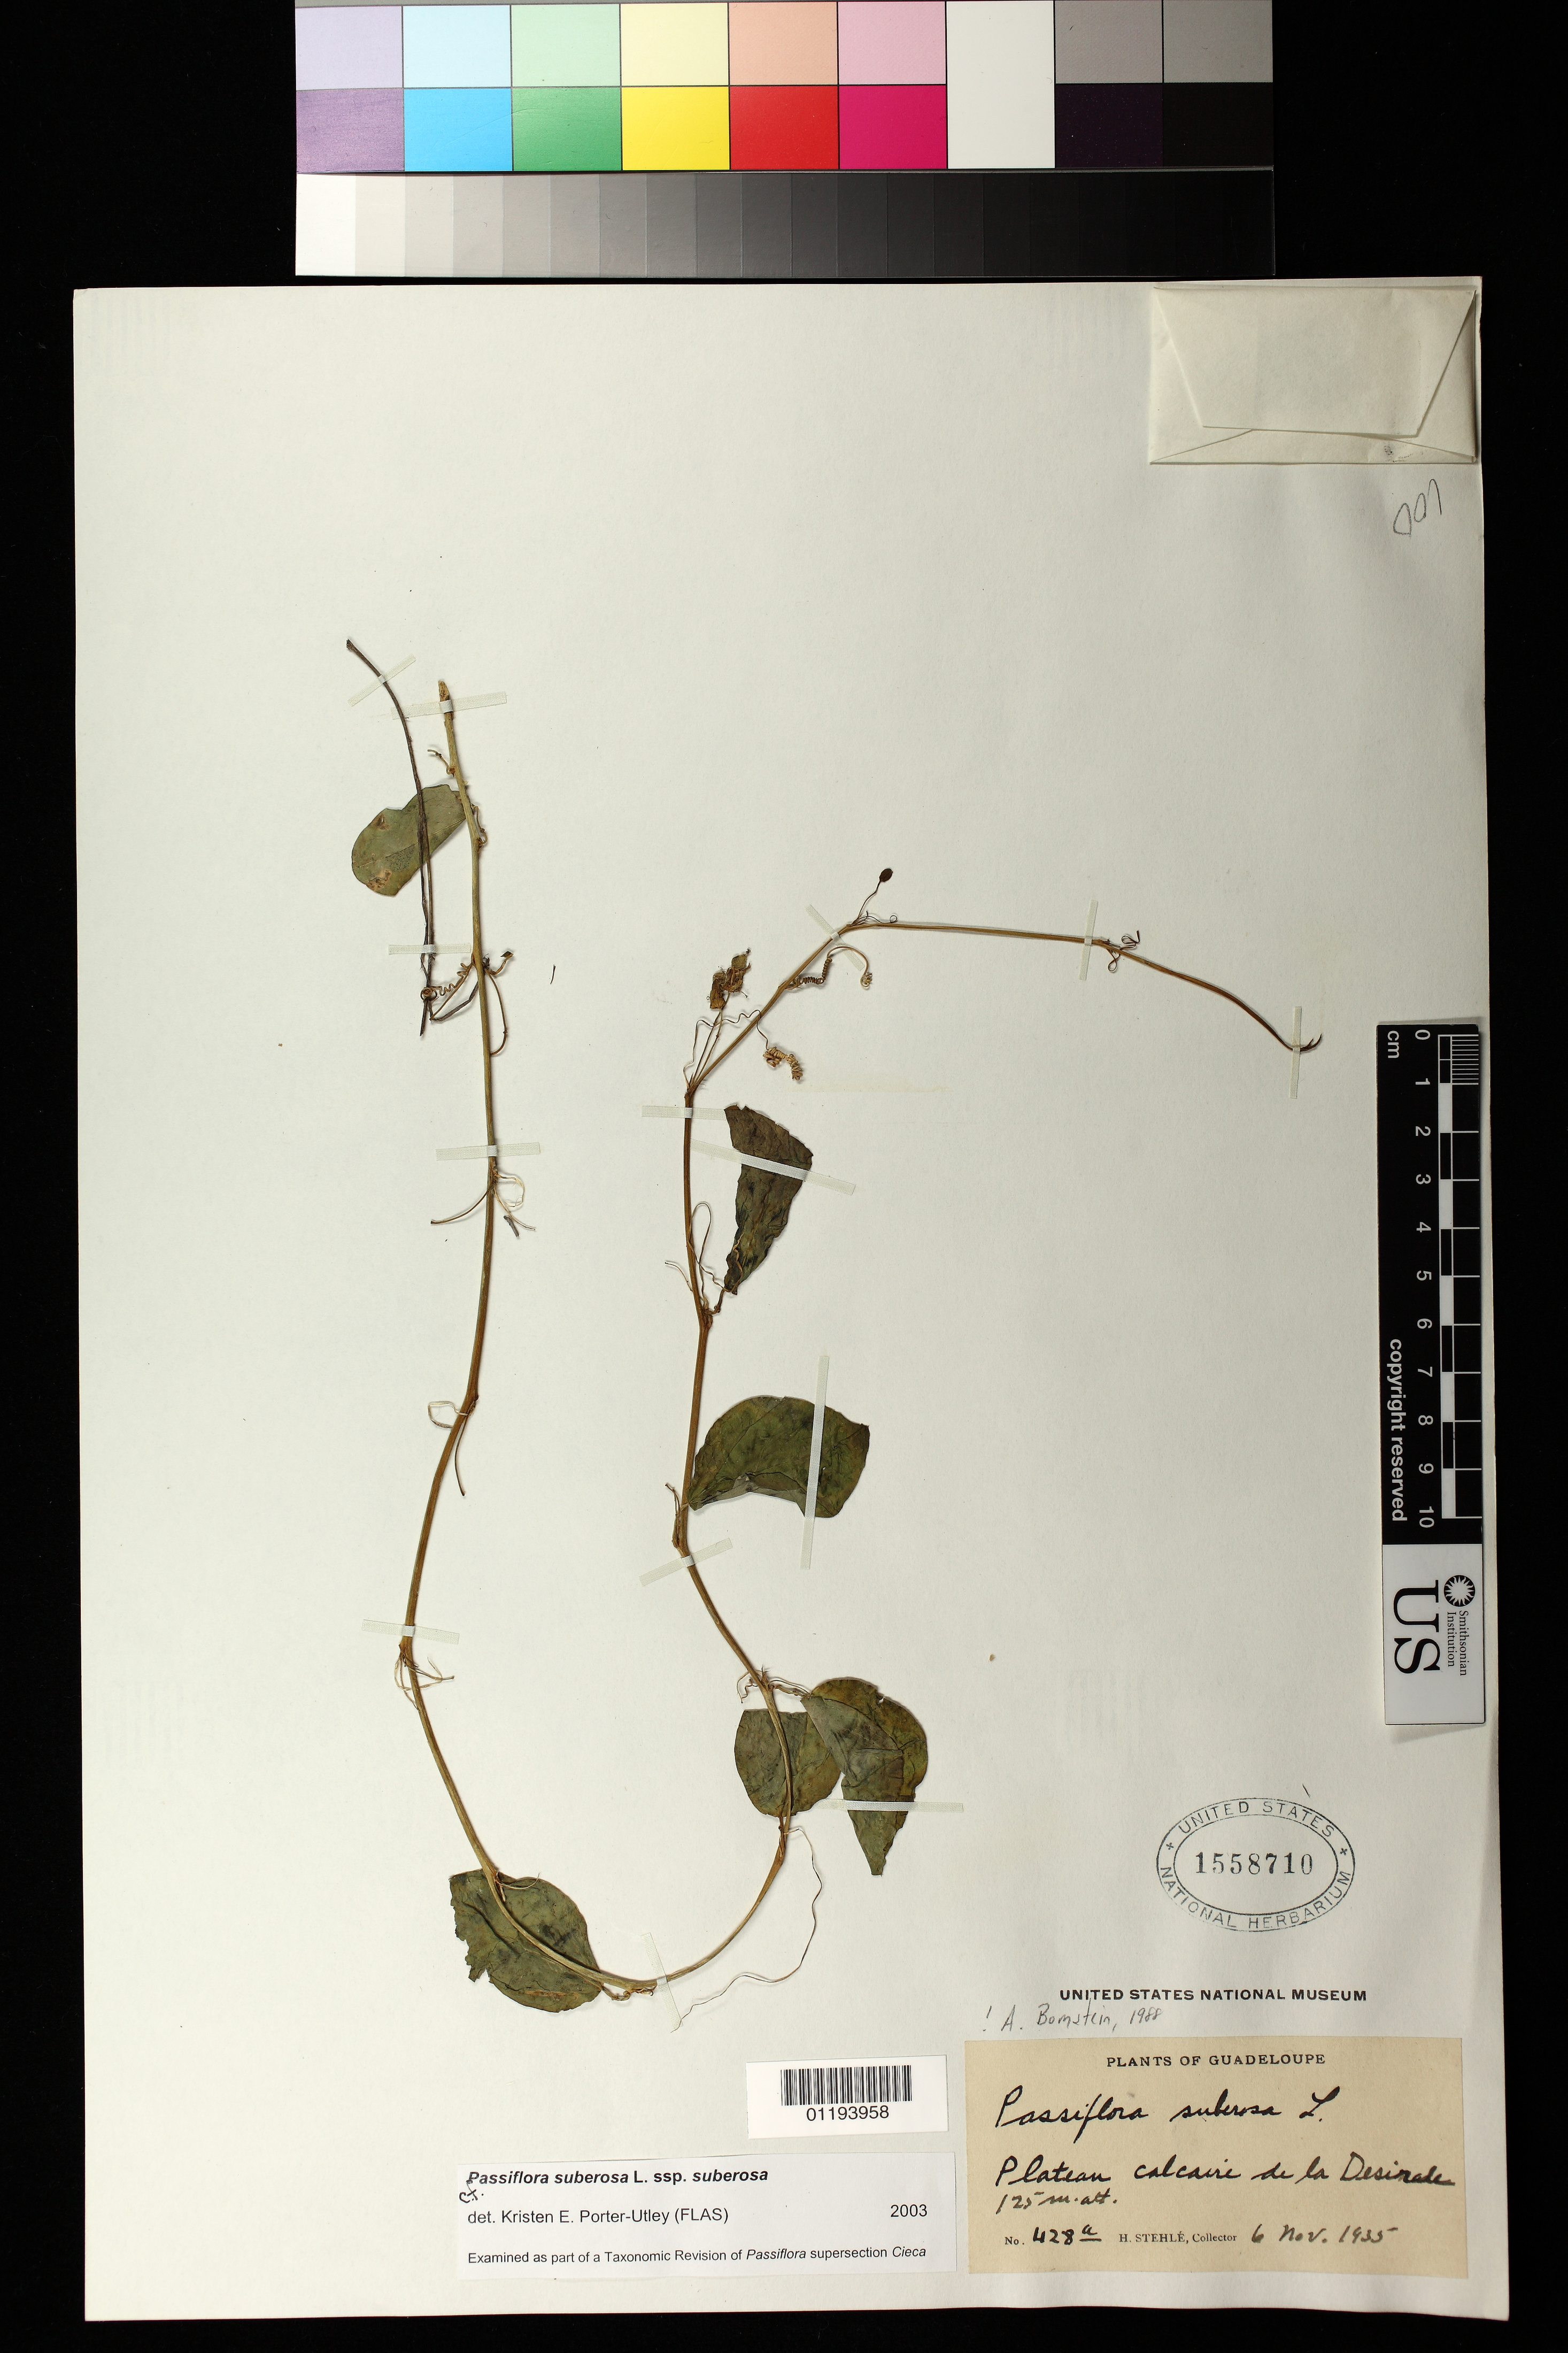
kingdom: Plantae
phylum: Tracheophyta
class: Magnoliopsida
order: Malpighiales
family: Passifloraceae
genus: Passiflora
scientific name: Passiflora suberosa subsp. suberosa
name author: L.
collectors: H. Stehlé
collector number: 428a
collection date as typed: Nov 6 1955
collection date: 1955-11-06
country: Guadeloupe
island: La Désirade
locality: Plateau calcaire de la Désirade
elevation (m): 125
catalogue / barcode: US 1558710